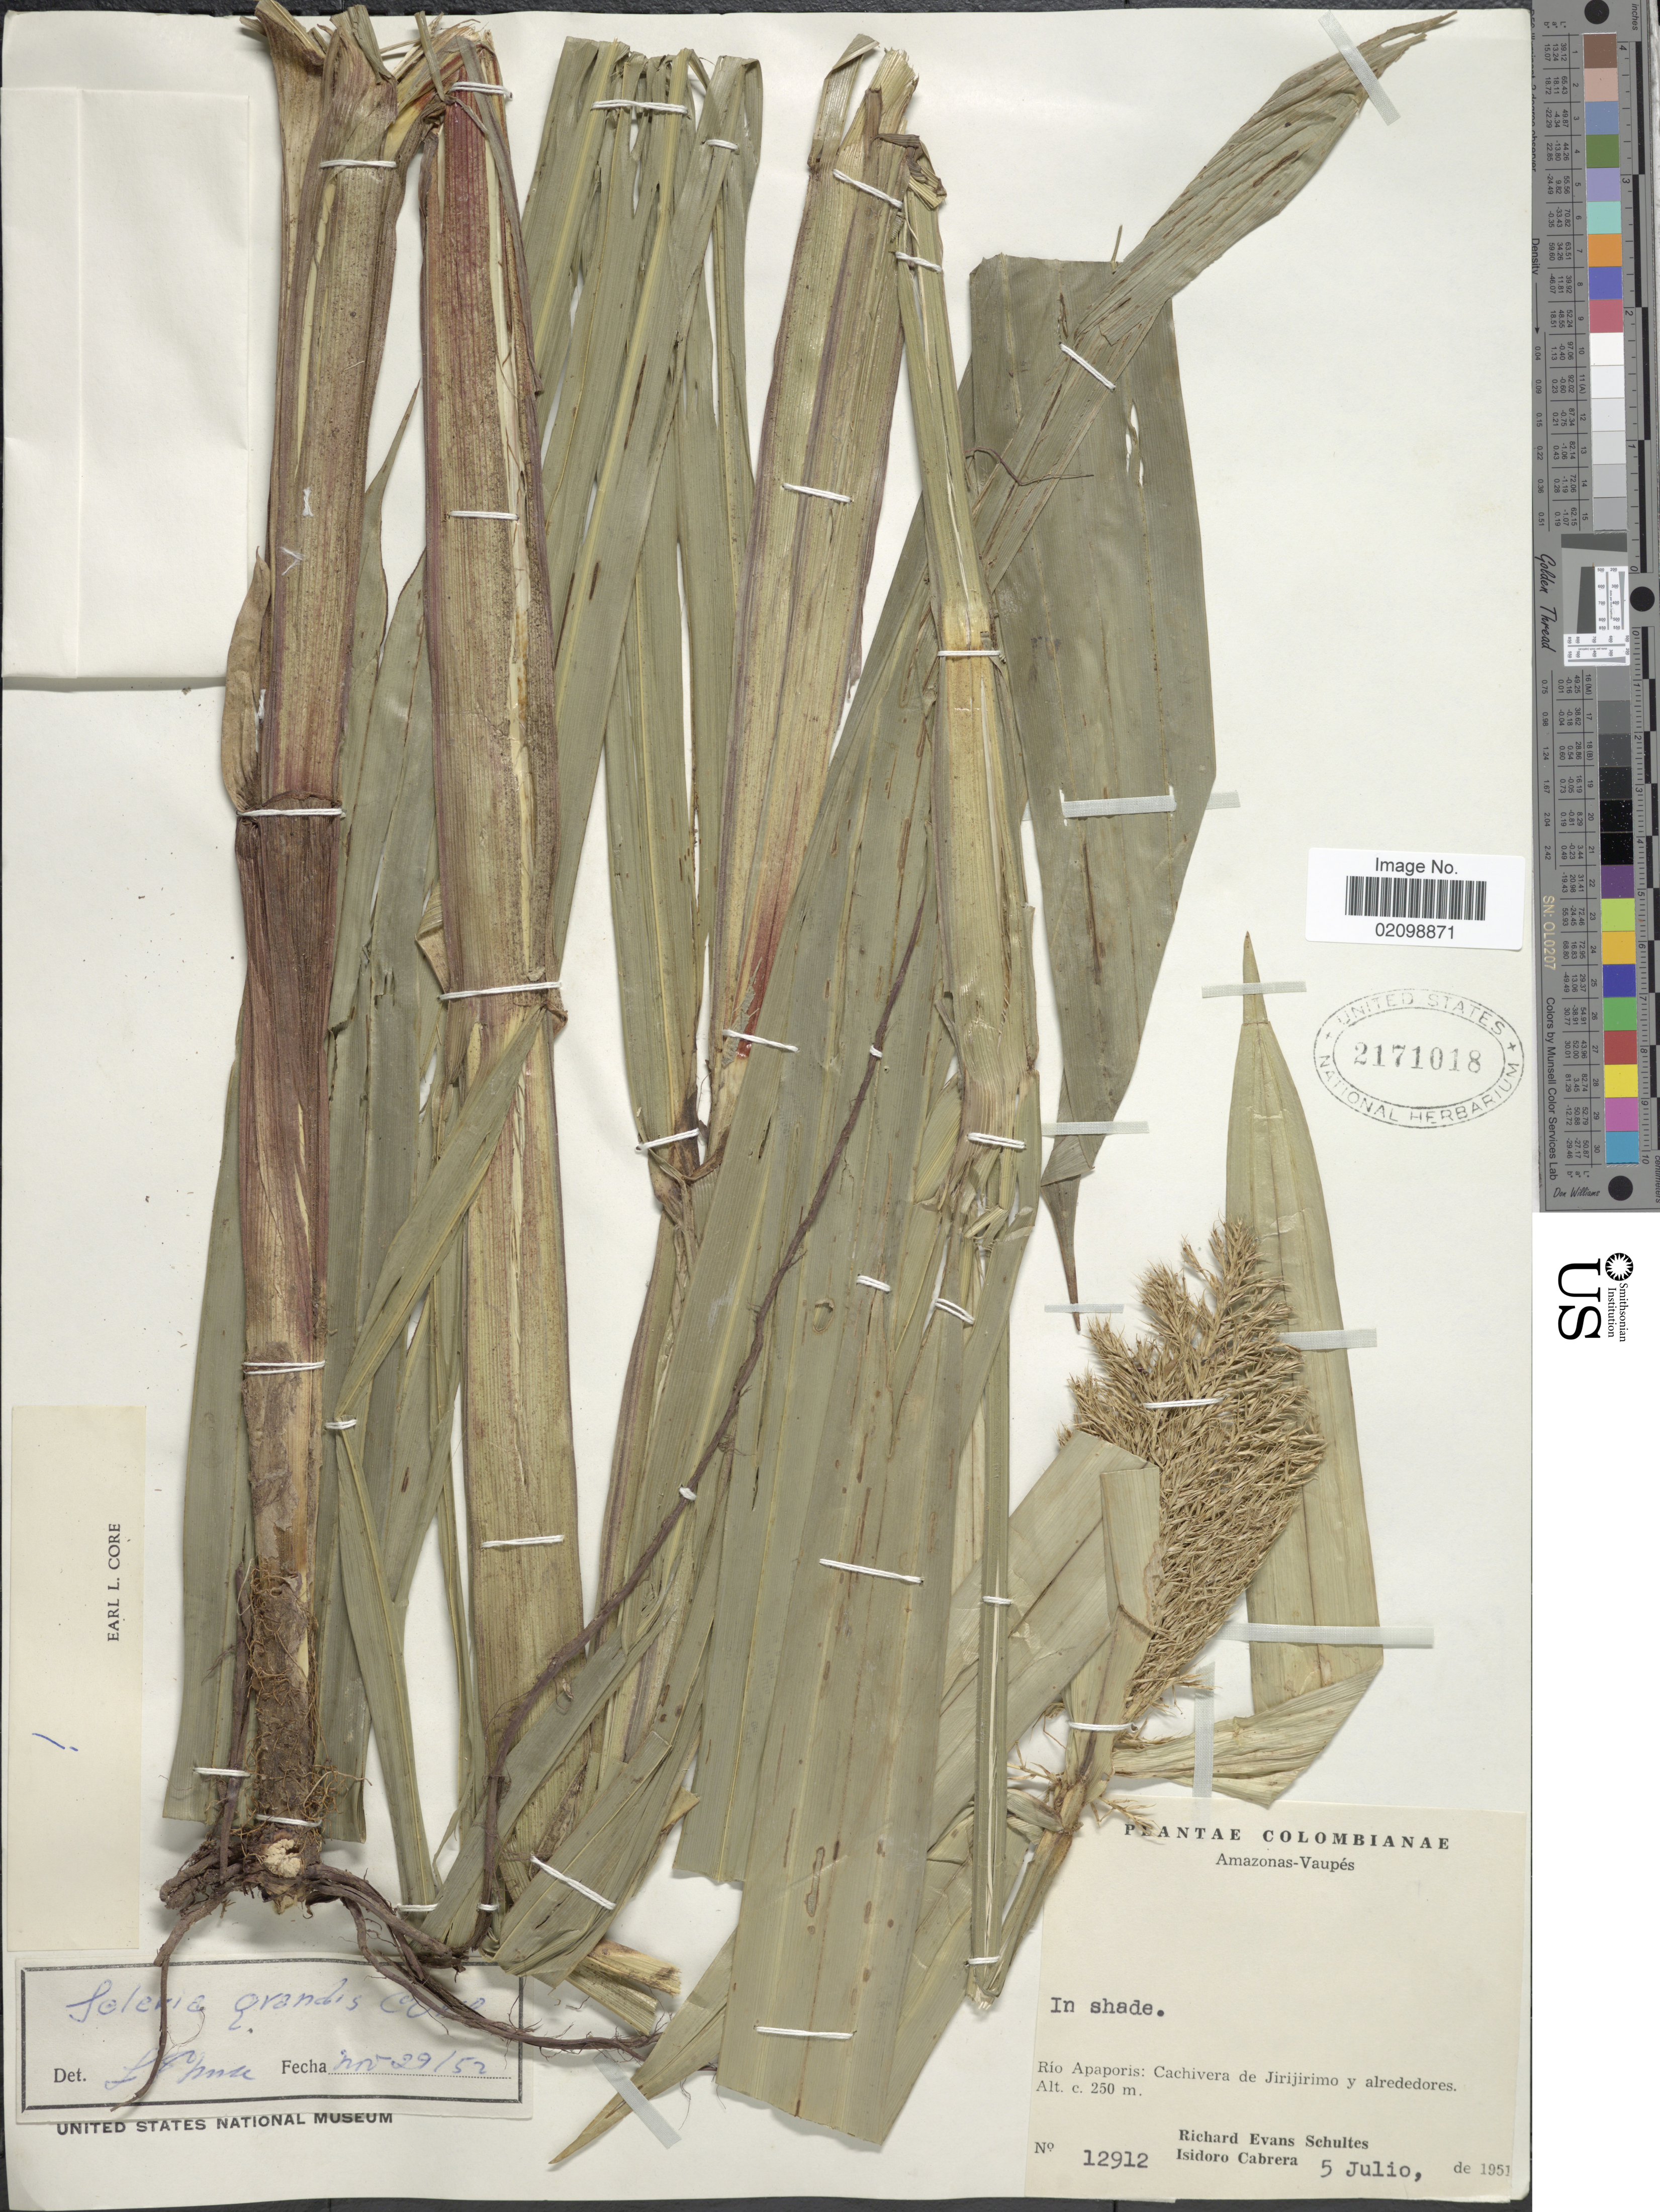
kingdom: Plantae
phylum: Tracheophyta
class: Liliopsida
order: Poales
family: Cyperaceae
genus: Scleria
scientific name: Scleria robusta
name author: Camelb. & Goetgh.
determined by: Strong, Mark T., (BOT), Smithsonian Institution - National Museum of Natural History (UNITED STATES)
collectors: R. E. Schultes & I. Cabrera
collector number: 12912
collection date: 1951-07-05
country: Colombia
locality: Amazonas-Vaupes, Rio Apaporis de Jirijirimo y alrededores.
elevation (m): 250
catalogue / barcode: US 2171018